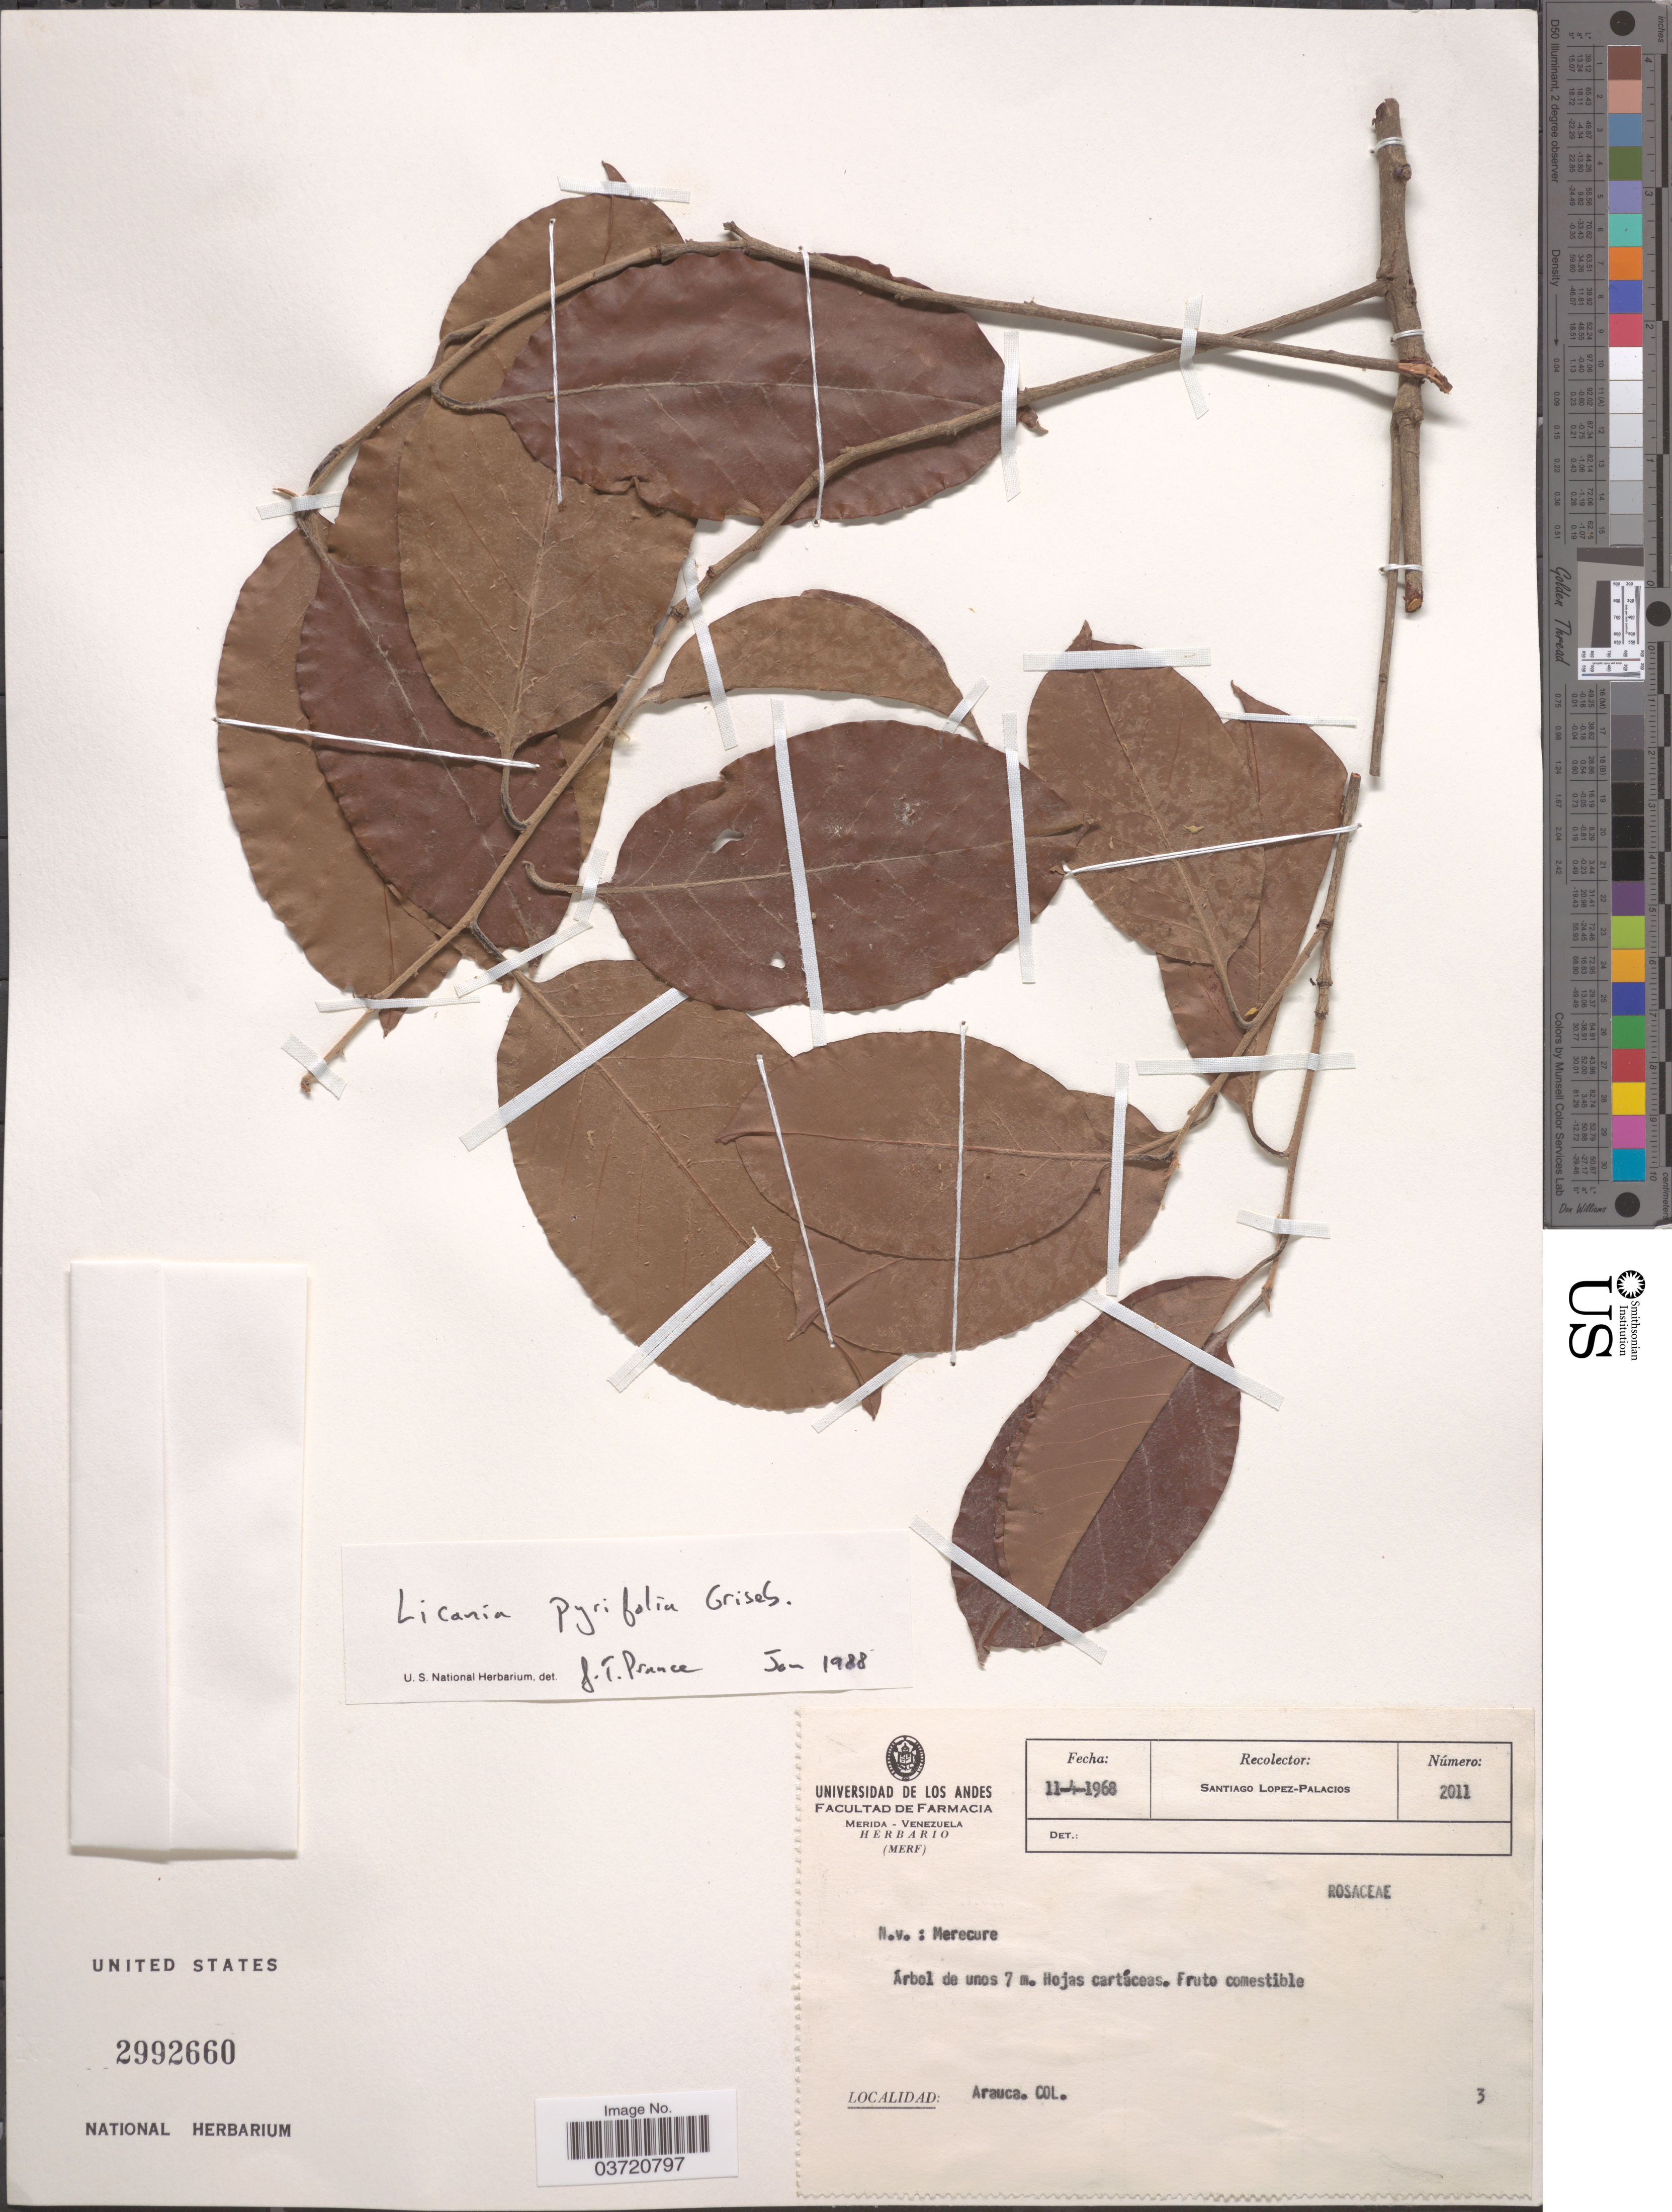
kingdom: Plantae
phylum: Tracheophyta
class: Magnoliopsida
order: Malpighiales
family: Chrysobalanaceae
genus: Moquilea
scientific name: Moquilea pyrifolia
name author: (Griseb.) R.O. Williams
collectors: S. López-Palacios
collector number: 2011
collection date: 1968-04-11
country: Colombia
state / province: Arauca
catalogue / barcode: US 2992660